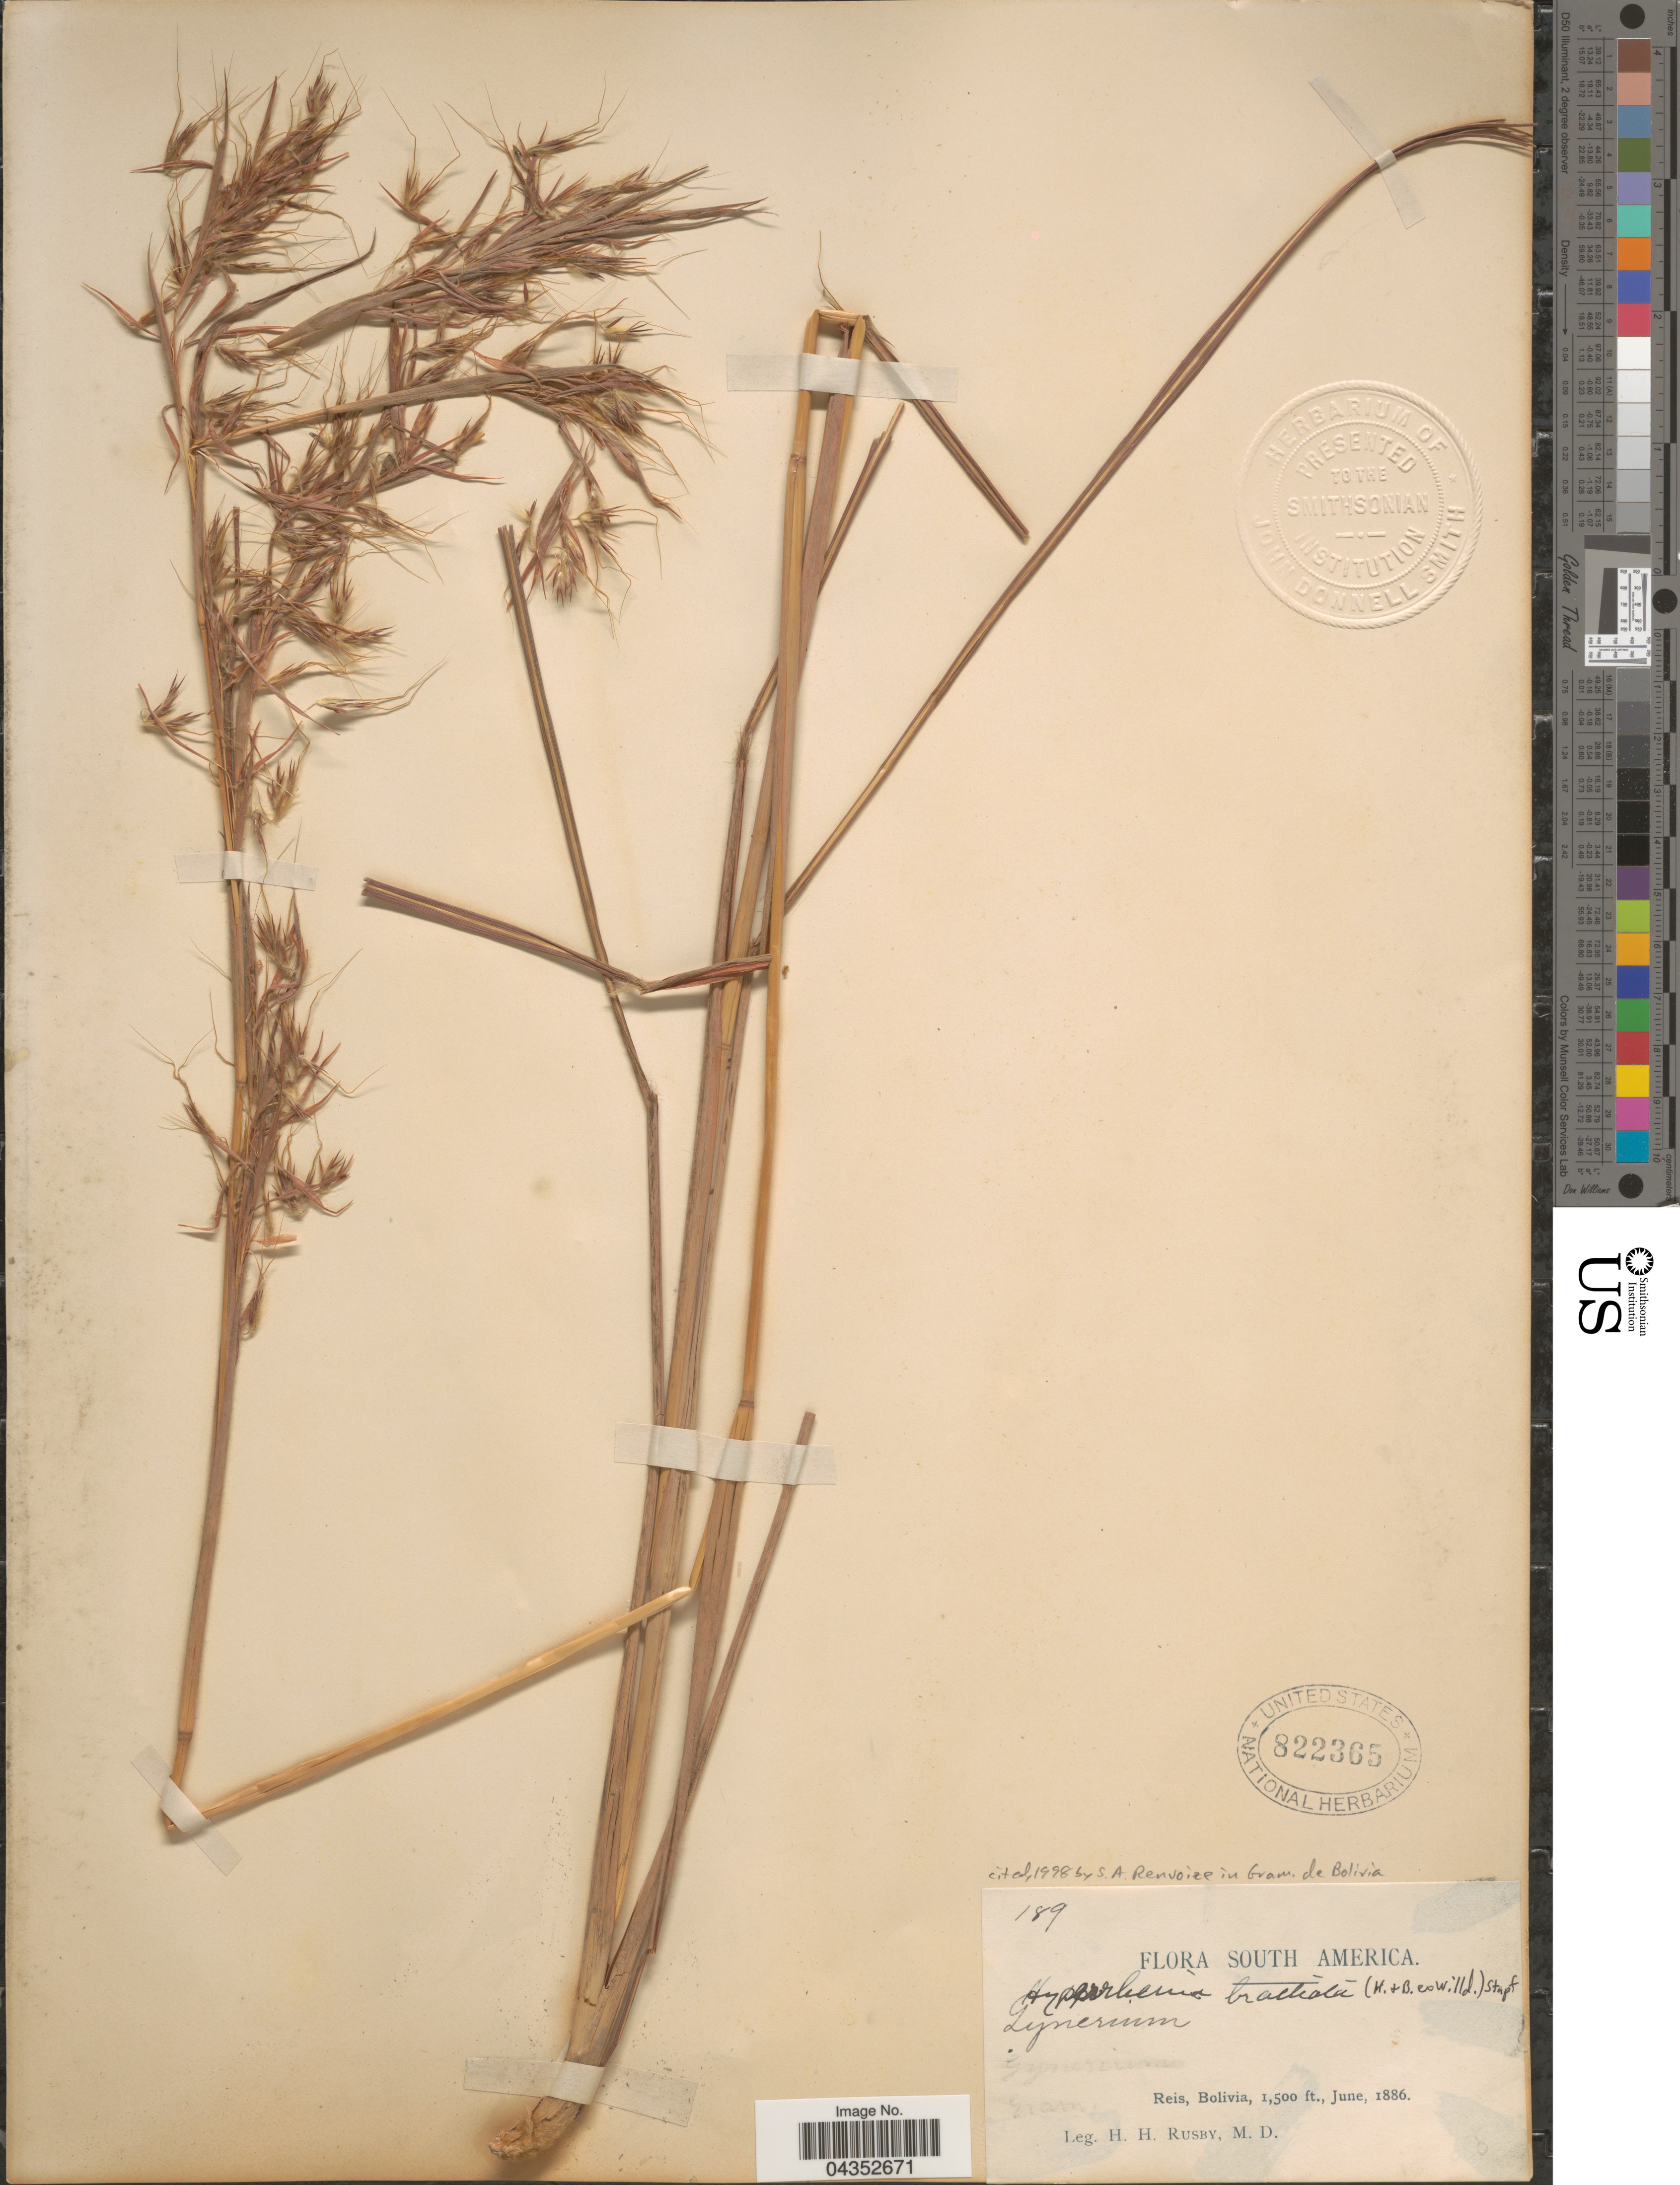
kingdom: Plantae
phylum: Tracheophyta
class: Liliopsida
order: Poales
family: Poaceae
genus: Hyparrhenia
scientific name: Hyparrhenia bracteata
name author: (Humb. & Bonpl.) Stapf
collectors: H. H. Rusby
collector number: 189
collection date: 1886-06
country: Bolivia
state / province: Pando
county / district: Nicolas Suarez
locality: Reis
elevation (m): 457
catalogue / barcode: US 822365